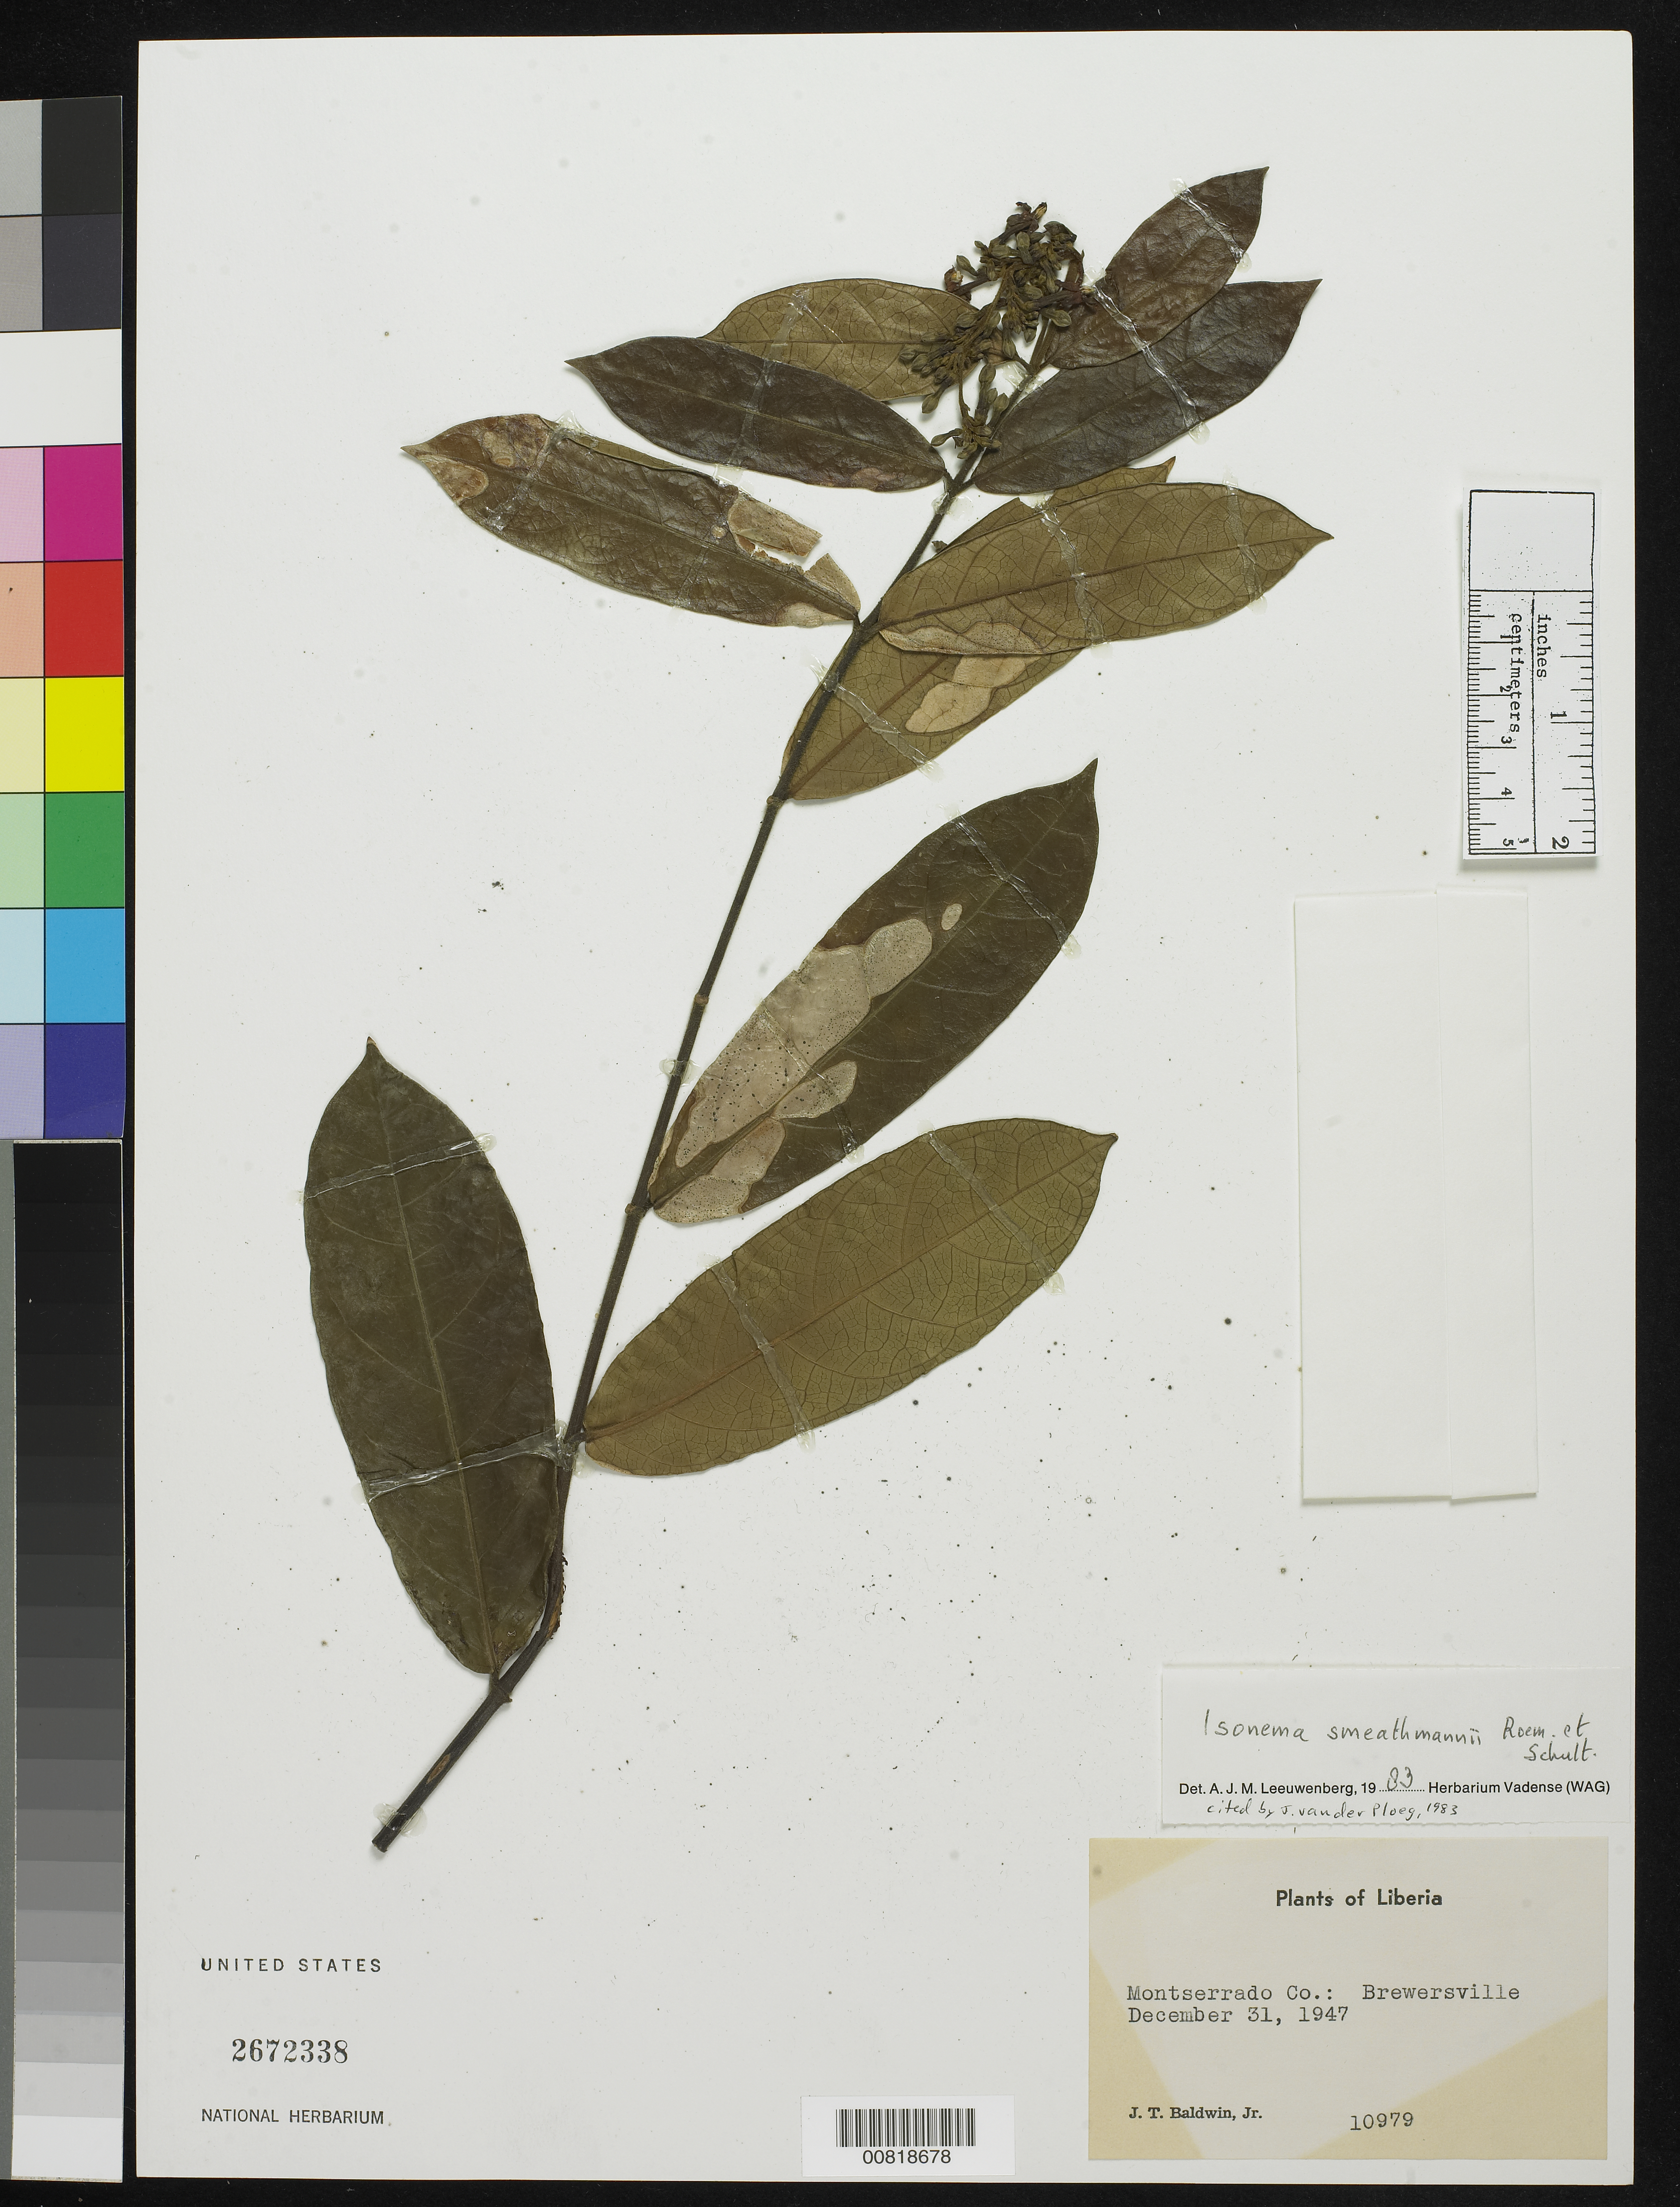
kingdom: Plantae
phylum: Tracheophyta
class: Magnoliopsida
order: Gentianales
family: Apocynaceae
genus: Isonema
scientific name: Isonema smeathmannii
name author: Roem. & Schult.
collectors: J. T. Baldwin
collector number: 10979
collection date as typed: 31 Dec 1947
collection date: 1947-12-31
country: Liberia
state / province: Montserrado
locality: Brewersville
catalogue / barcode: US 2672338